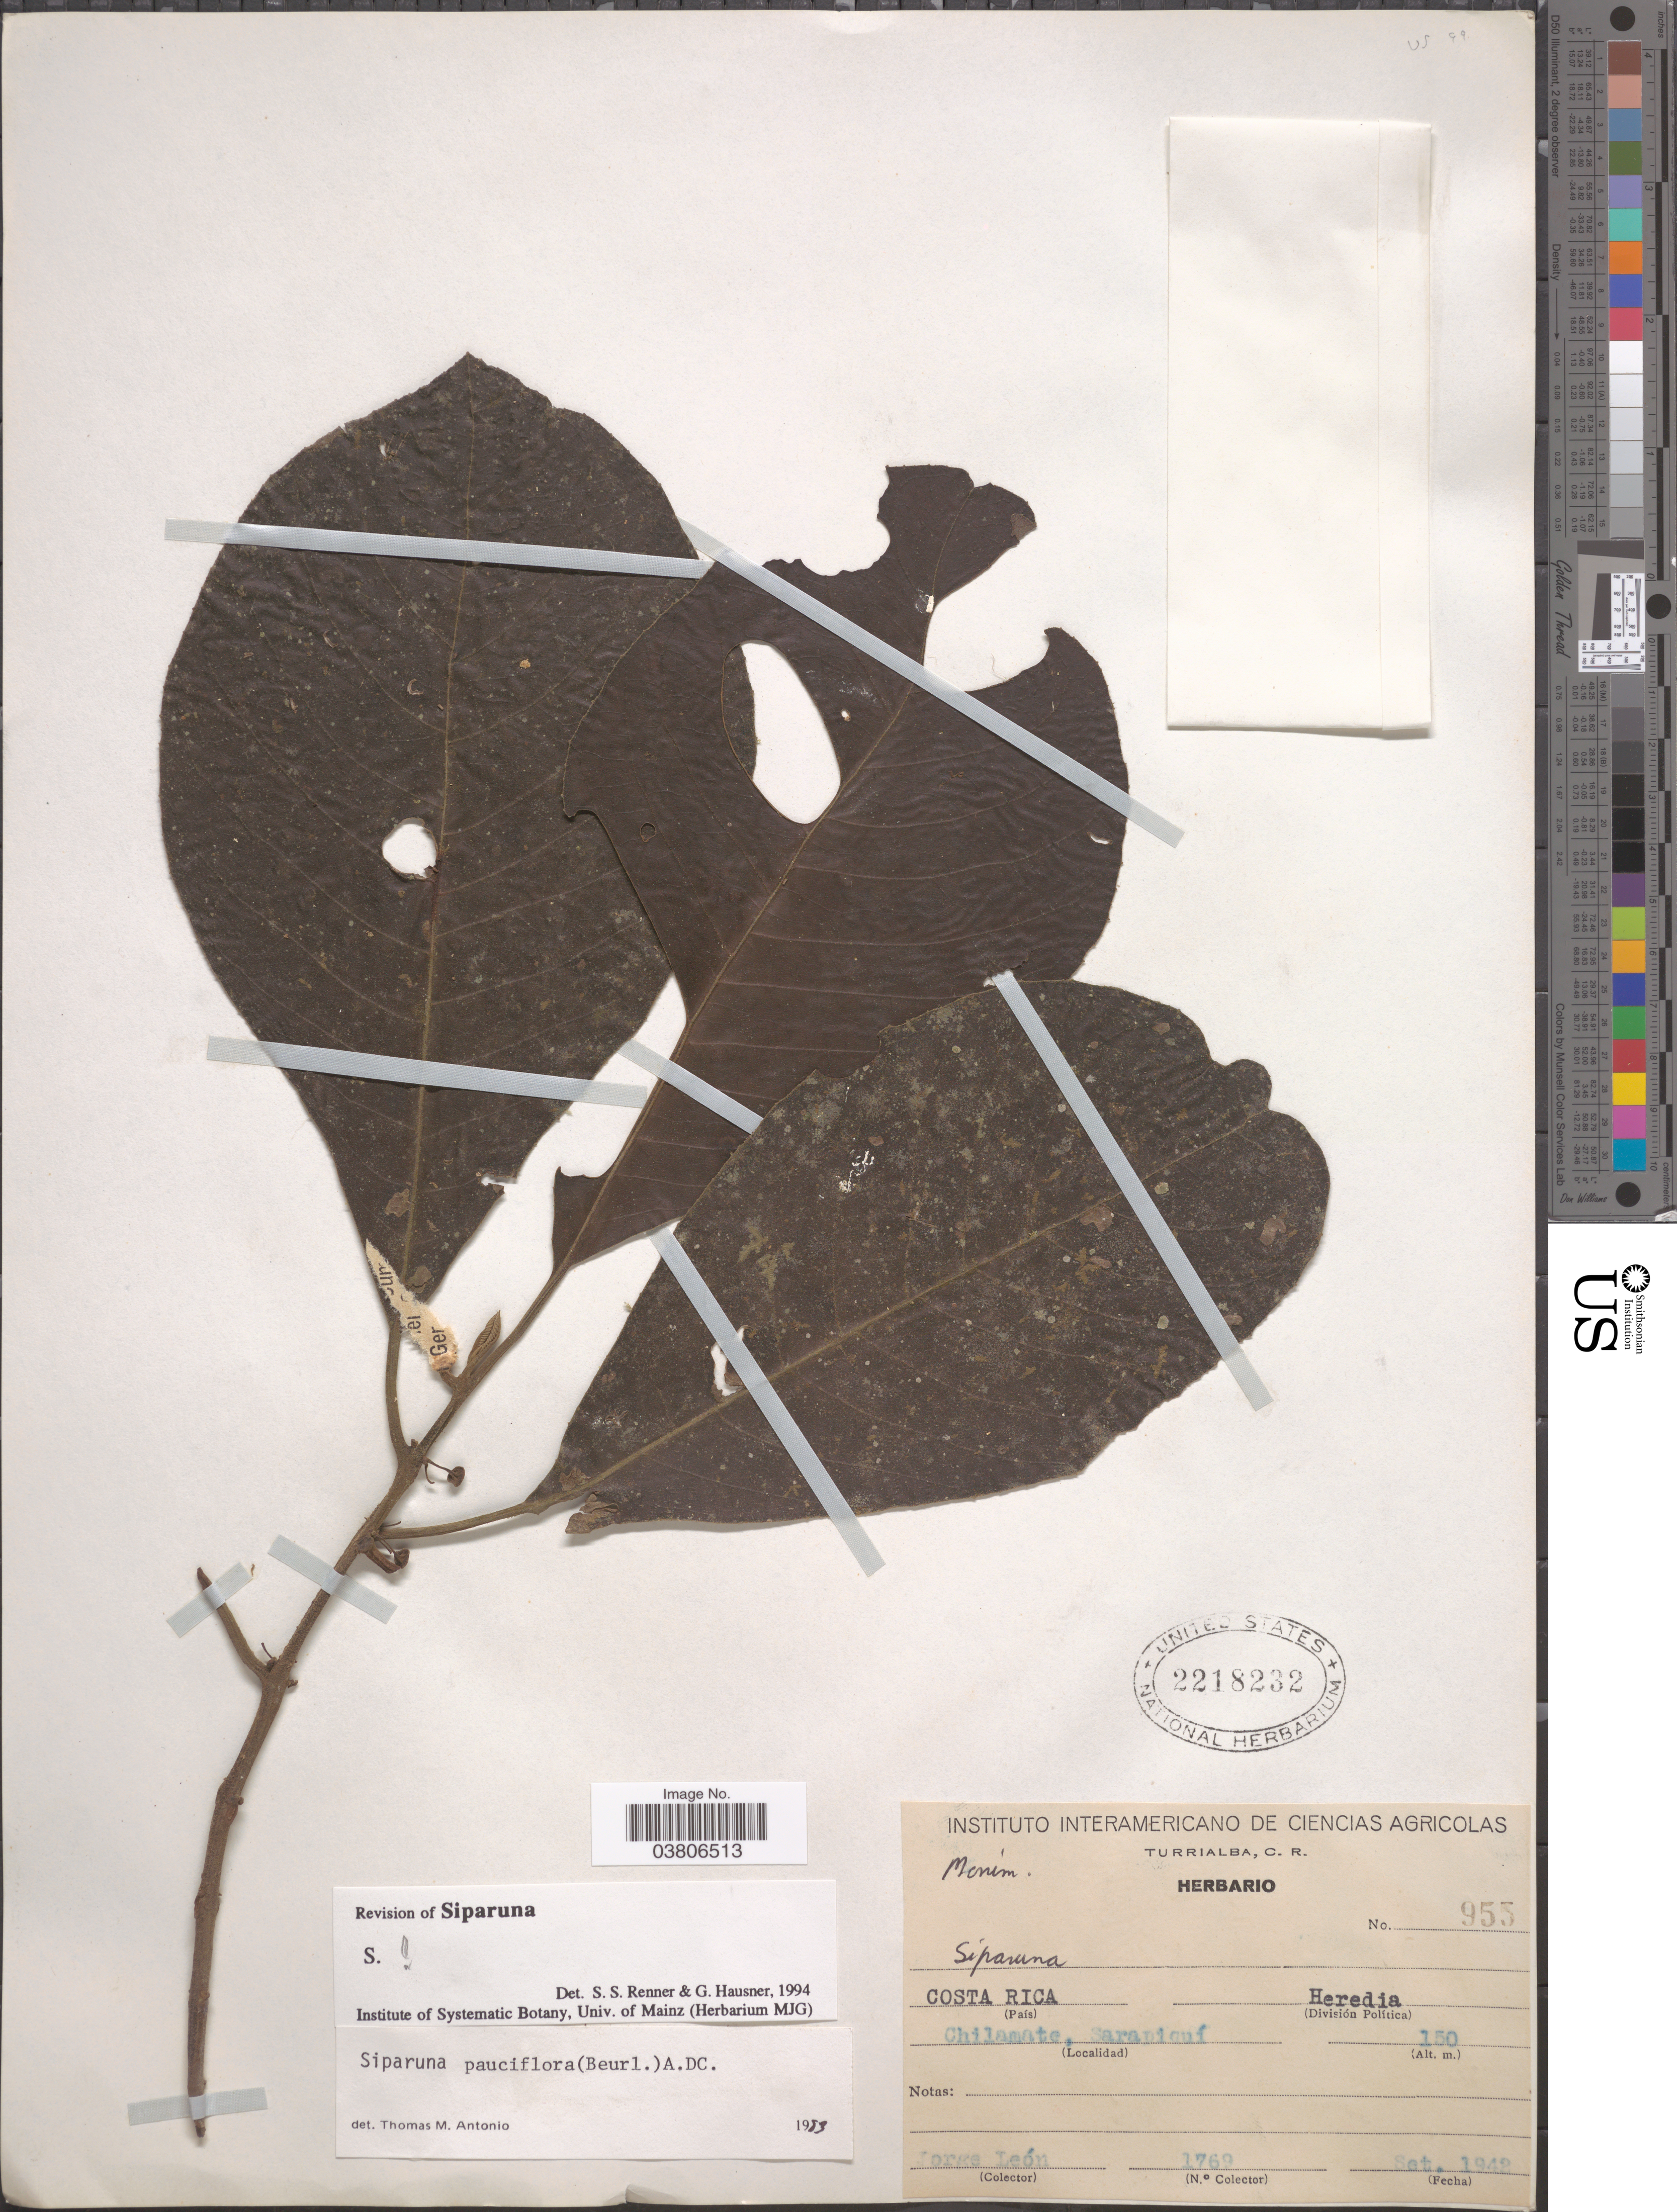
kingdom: Plantae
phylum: Tracheophyta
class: Magnoliopsida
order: Laurales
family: Siparunaceae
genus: Siparuna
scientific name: Siparuna pauciflora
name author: (Beurling) A. DC.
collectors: J. León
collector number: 1769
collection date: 1942-09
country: Costa Rica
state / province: Heredia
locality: Chilamate, Sarapiquí.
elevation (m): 150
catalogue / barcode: US 2218232